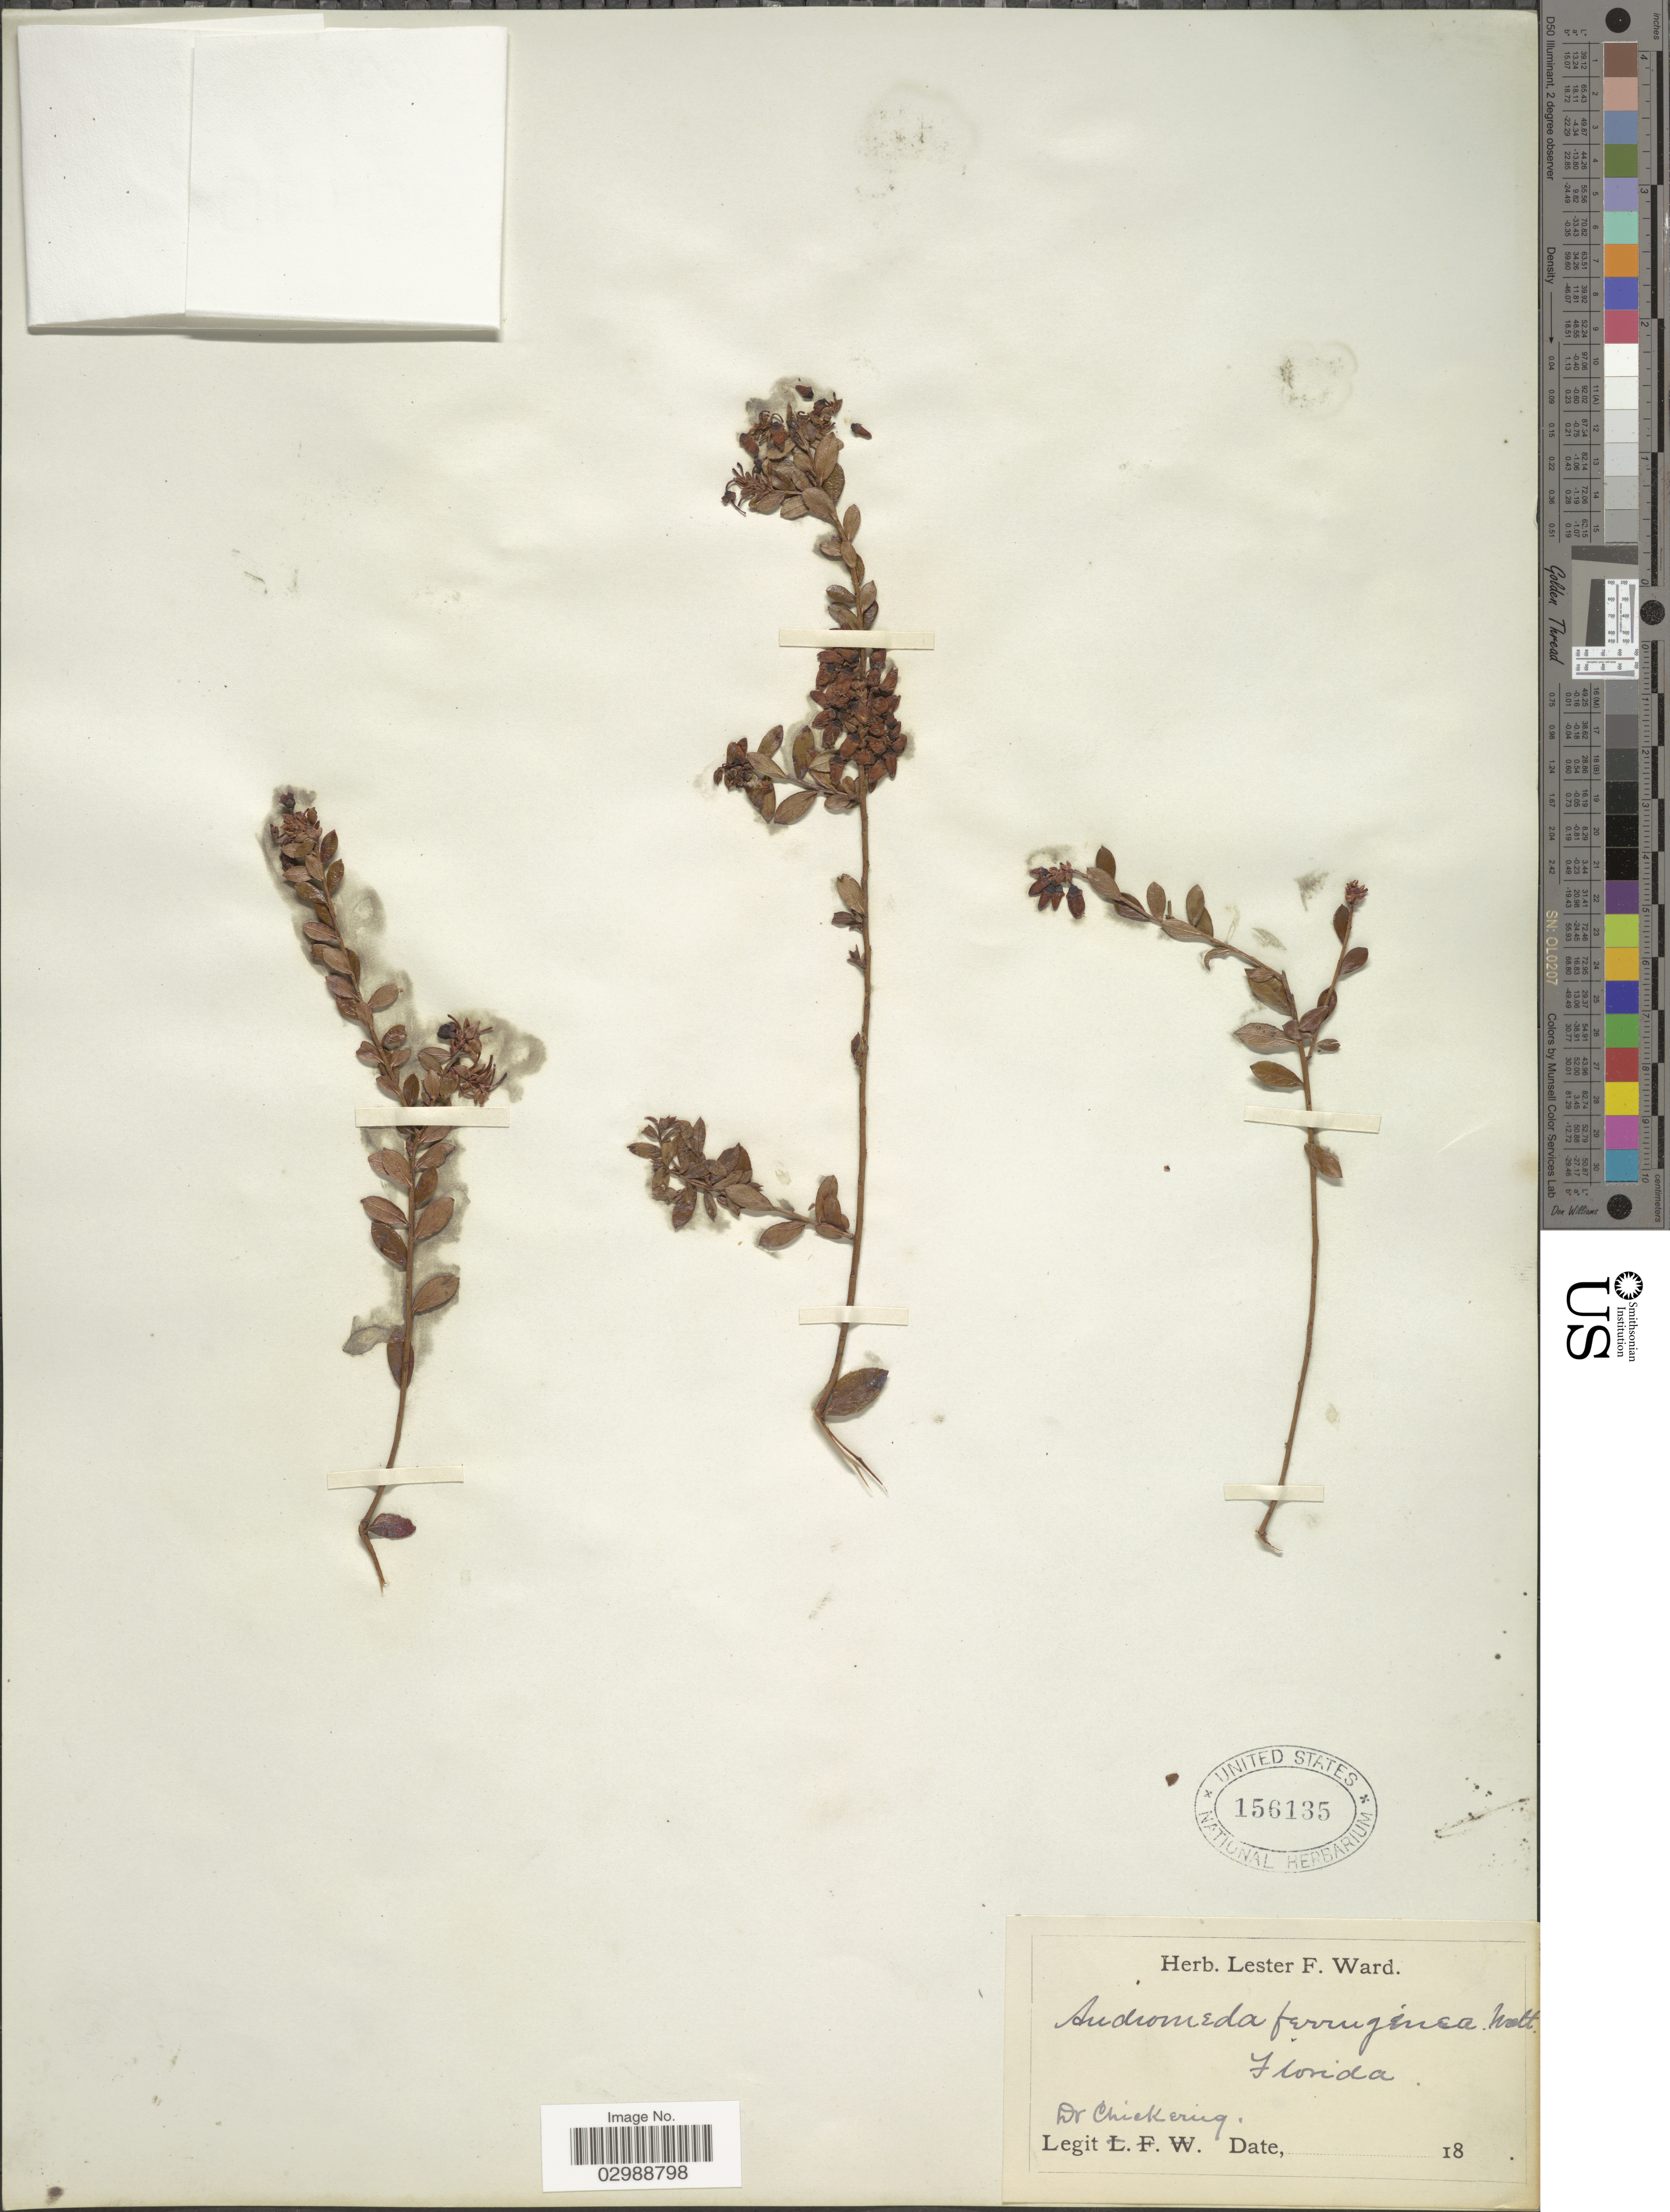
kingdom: Plantae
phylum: Tracheophyta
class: Magnoliopsida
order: Ericales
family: Ericaceae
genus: Vaccinium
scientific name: Vaccinium nitidum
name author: Andrews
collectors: Chickering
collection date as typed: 18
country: United States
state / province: Florida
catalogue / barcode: US 156135